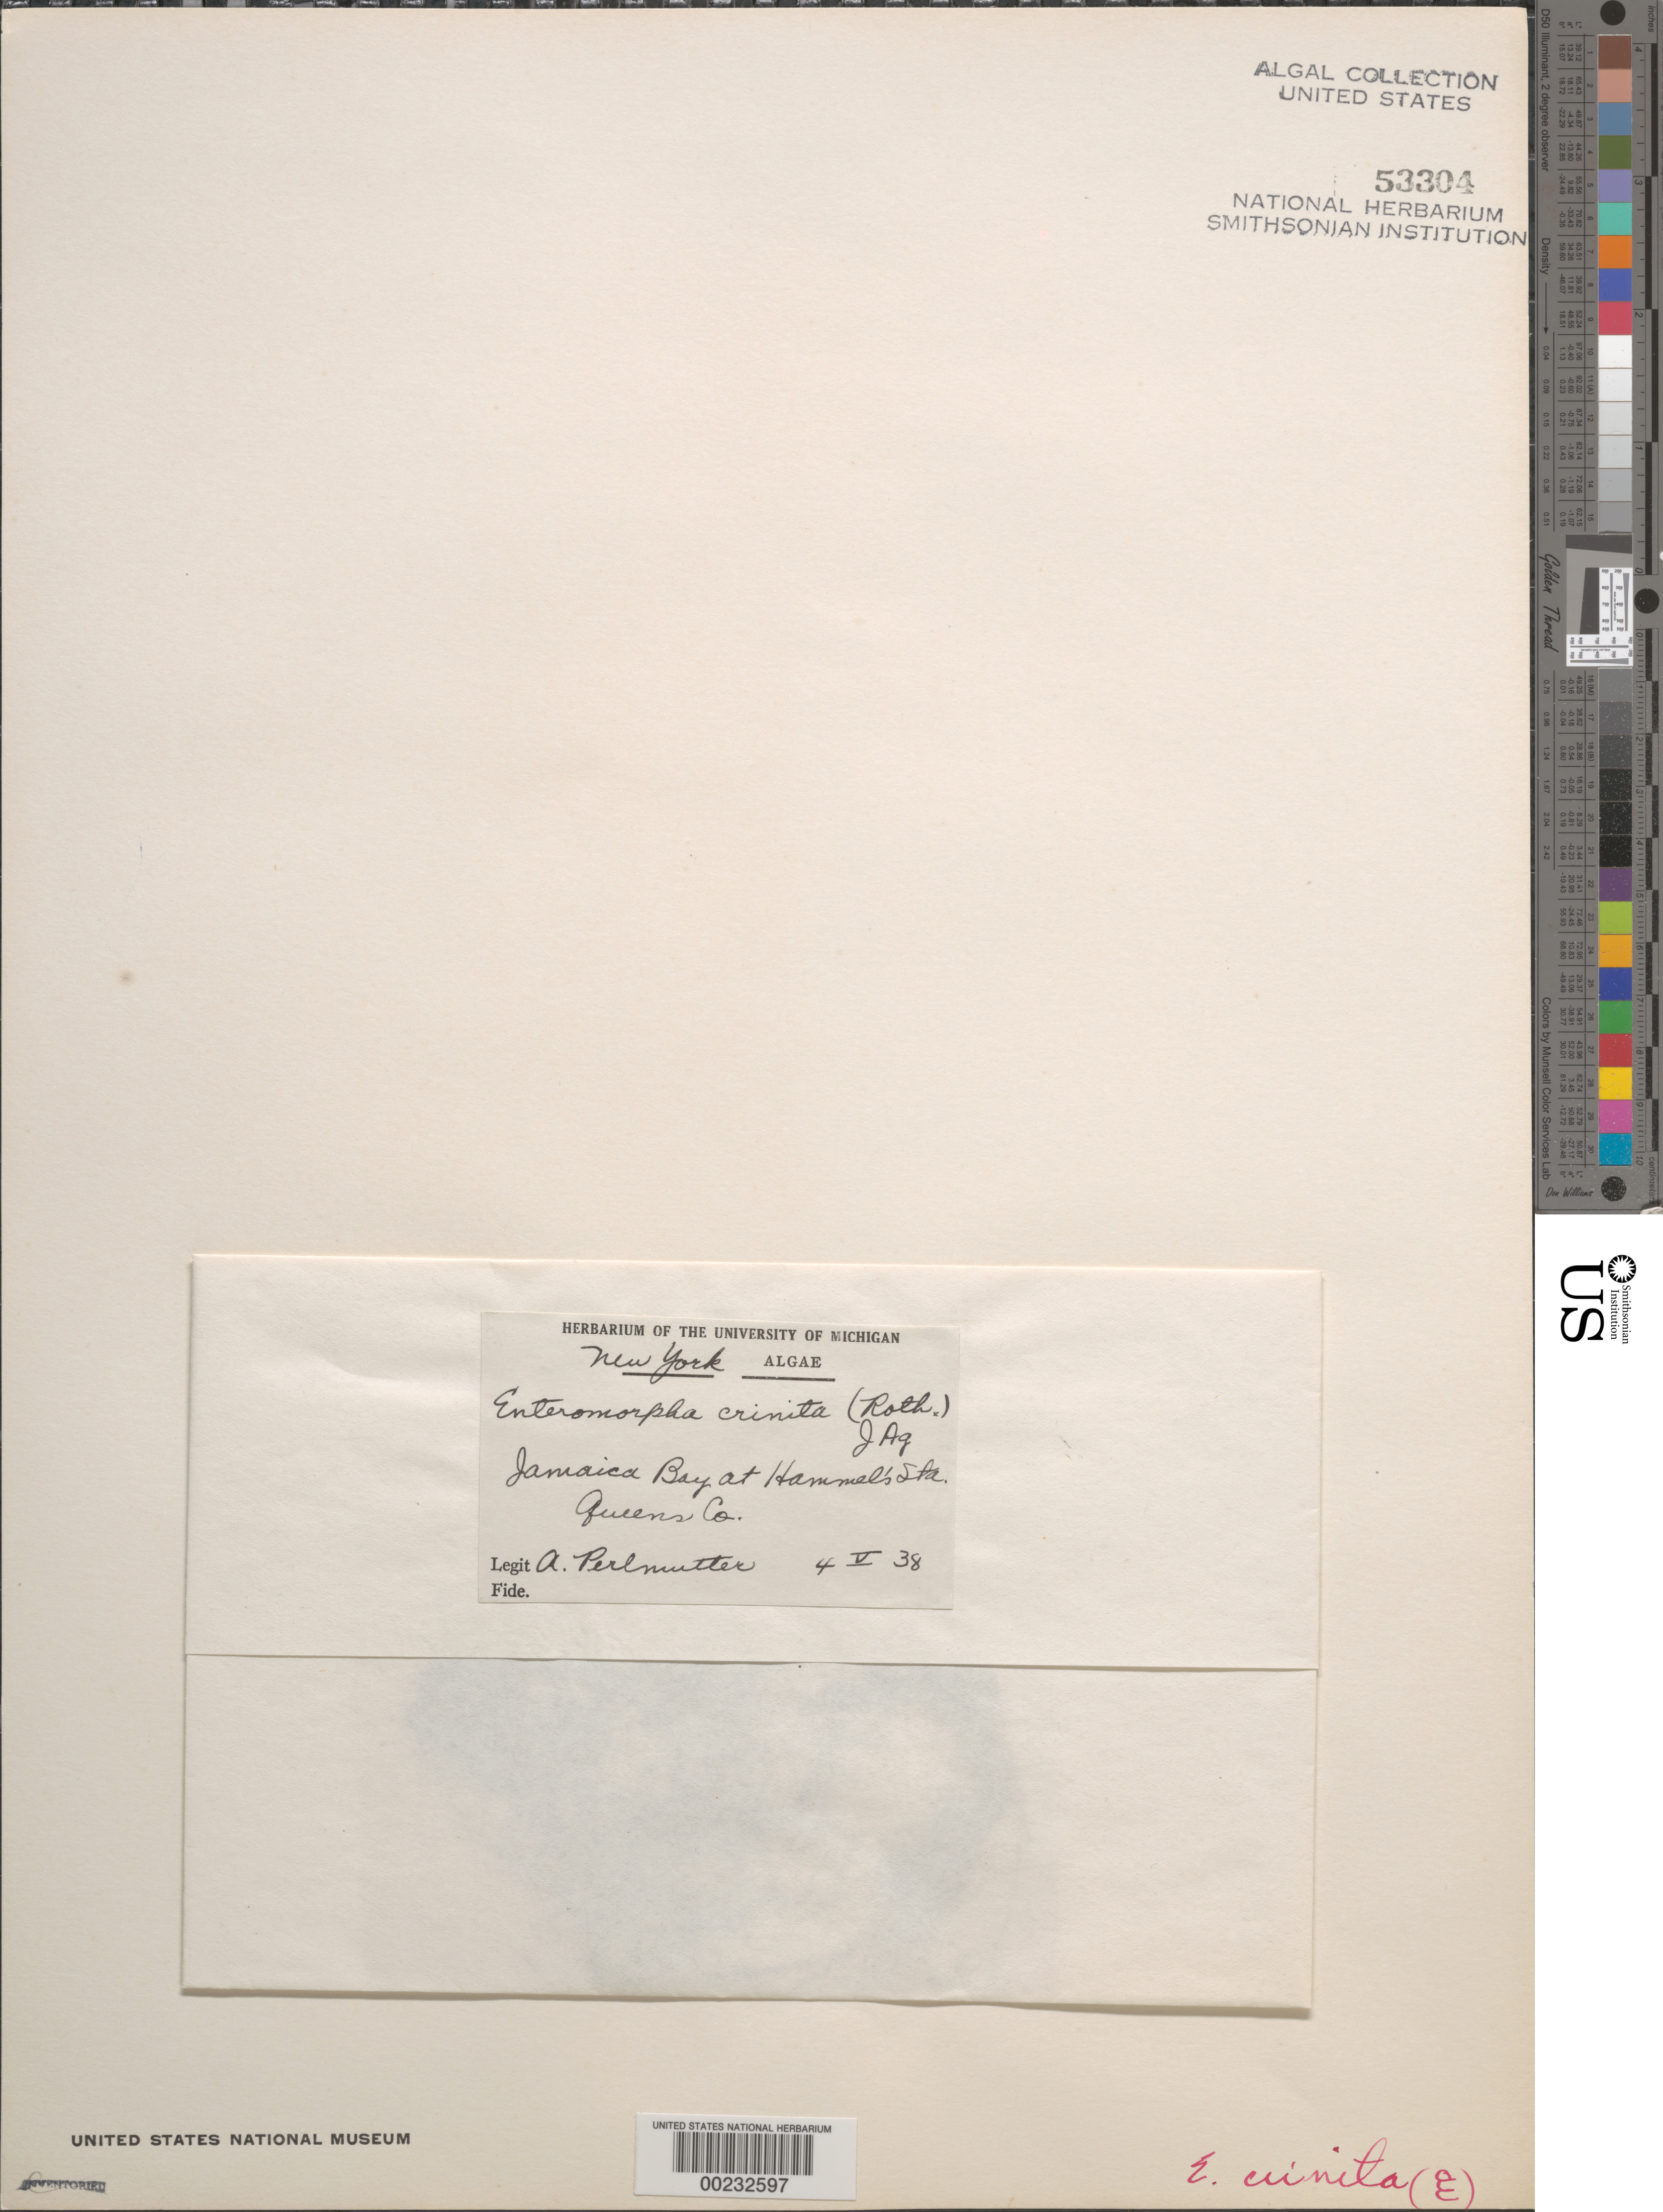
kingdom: Plantae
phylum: Chlorophyta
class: Ulvophyceae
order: Ulvales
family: Ulvaceae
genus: Ulva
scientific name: Ulva clathrata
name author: (Roth) C. Agardh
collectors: A. Perlmutter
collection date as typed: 04 May 1938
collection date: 1938-05-04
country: United States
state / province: New York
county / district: Queens County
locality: Jamaica Bay, Hammell's Station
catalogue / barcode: US 53304